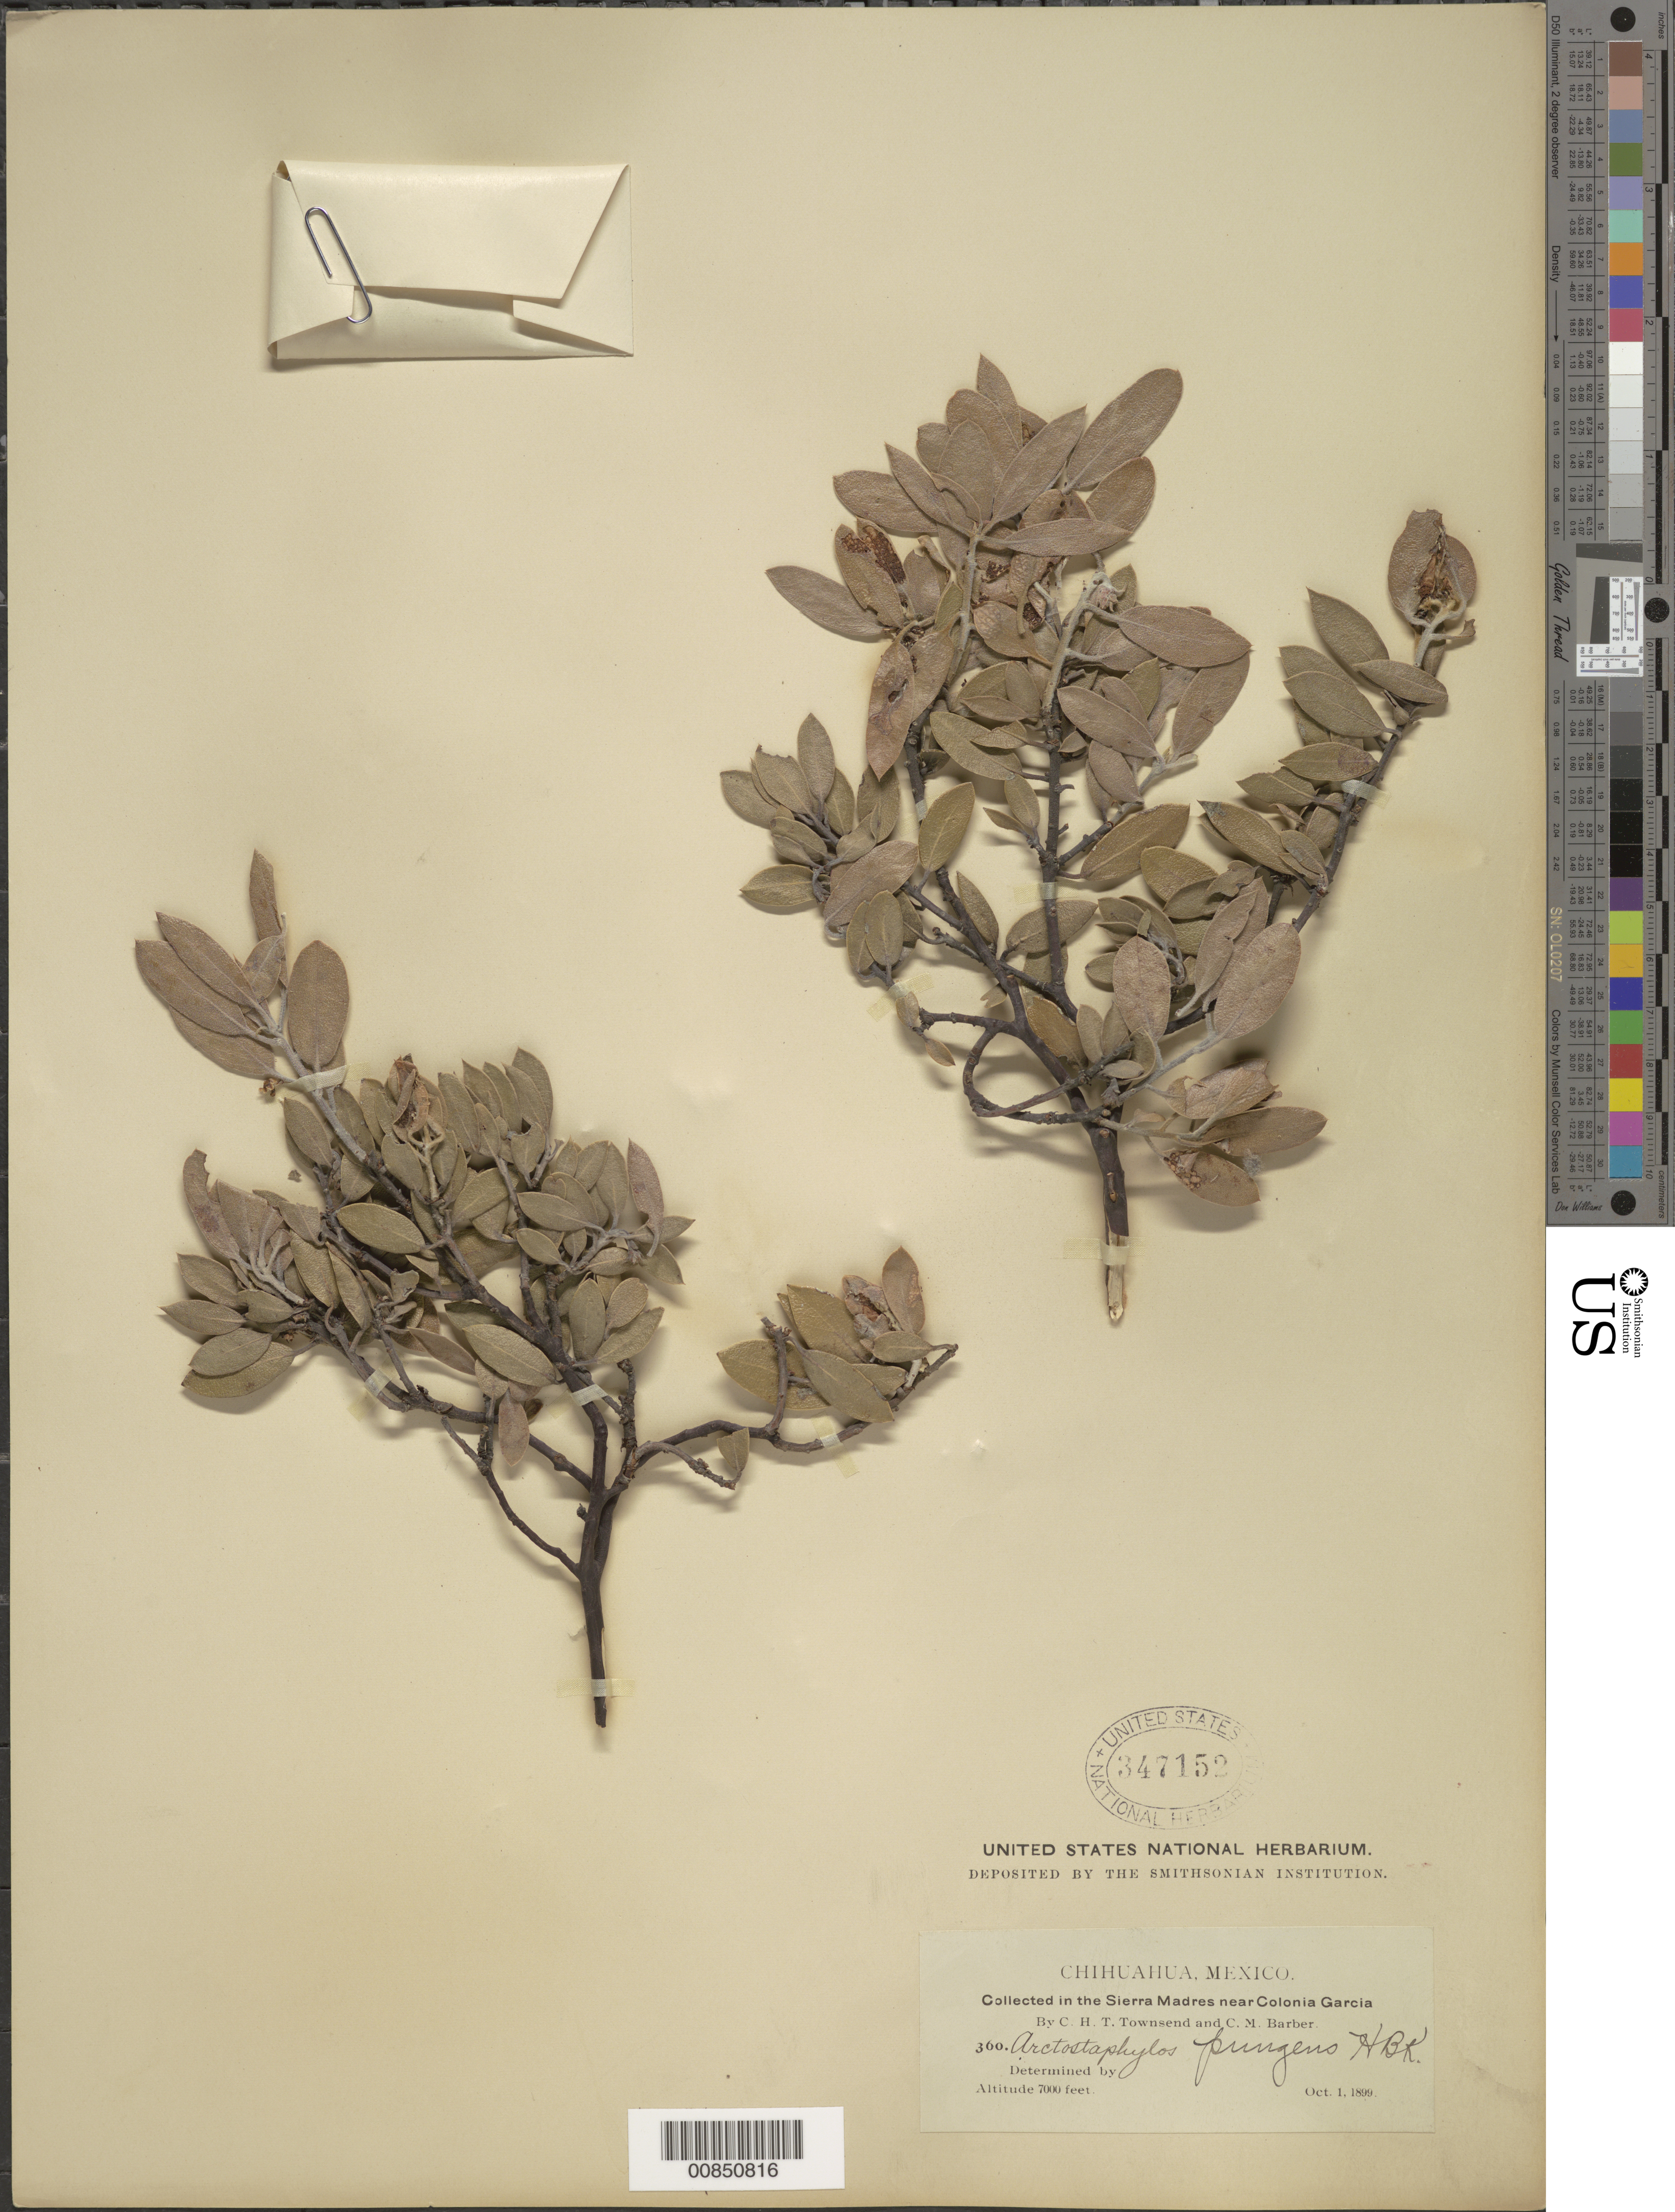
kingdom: Plantae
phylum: Tracheophyta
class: Magnoliopsida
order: Ericales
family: Ericaceae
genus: Arctostaphylos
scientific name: Arctostaphylos pungens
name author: Kunth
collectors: C. H. T. Townsend & C. Barber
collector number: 360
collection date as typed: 01 Oct 1899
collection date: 1899-10-01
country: Mexico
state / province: Chihuahua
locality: Sierra Madre near Colonia García. Chihuahua.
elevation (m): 2134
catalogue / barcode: US 347152